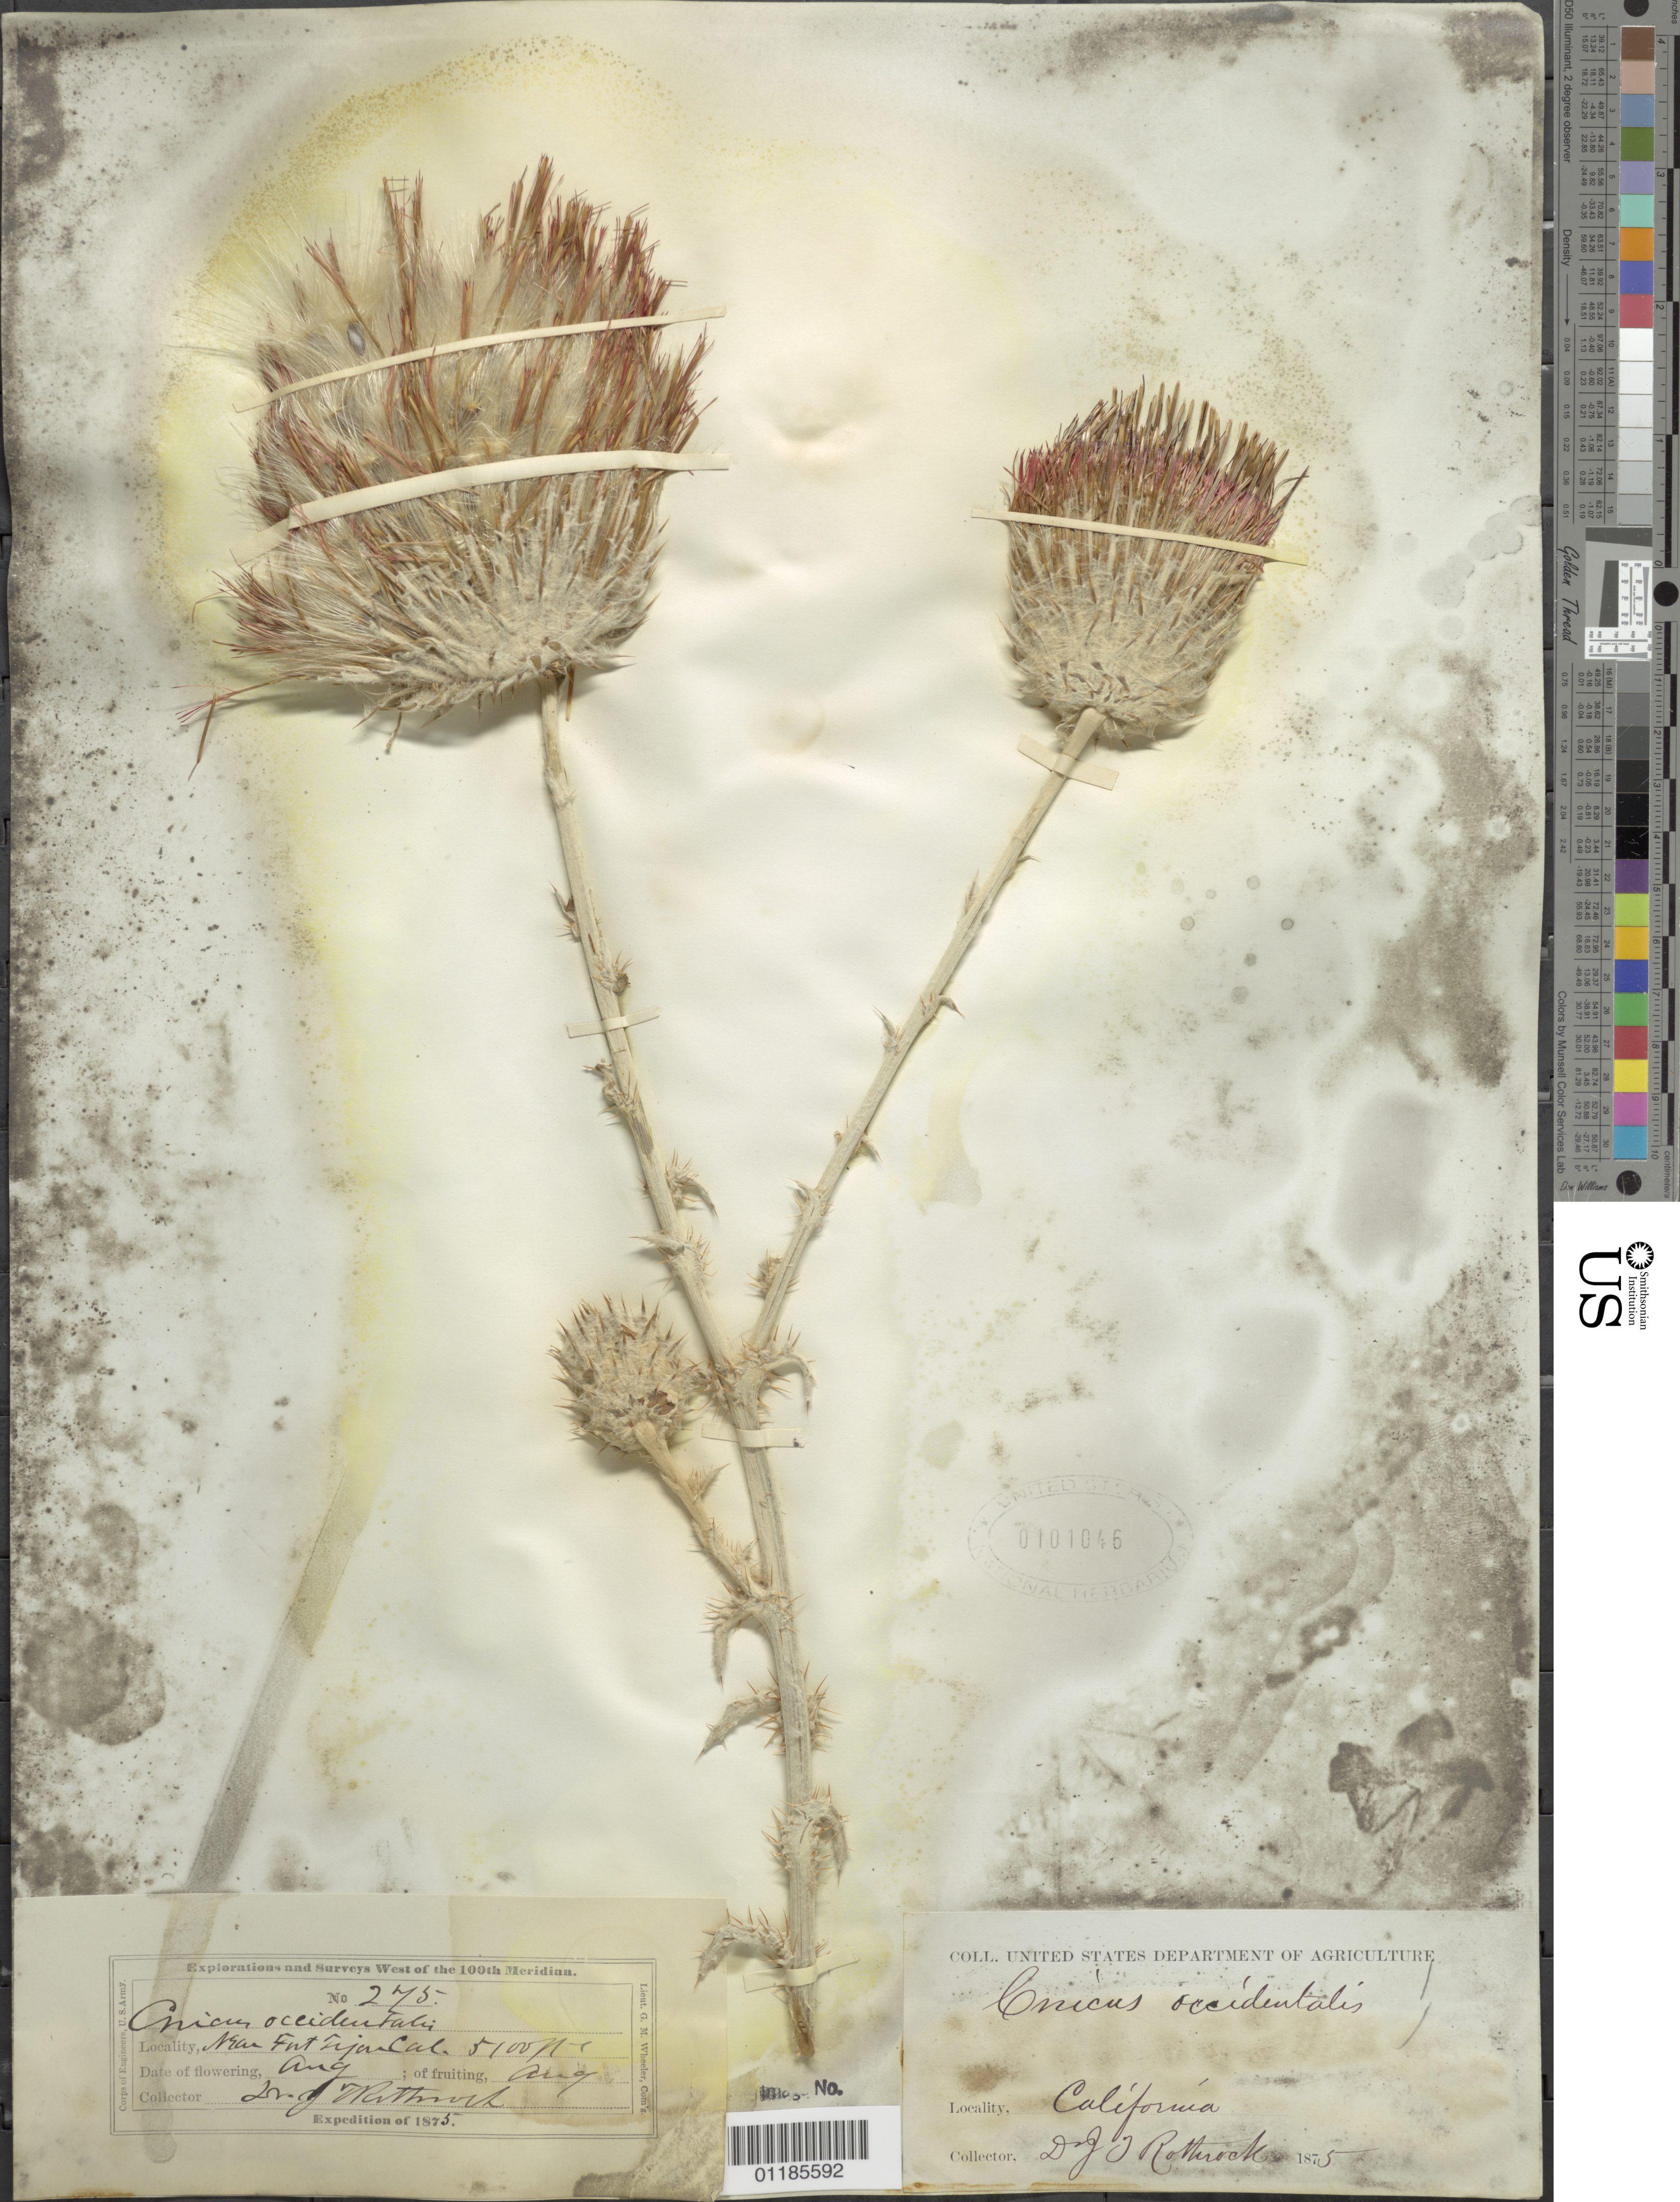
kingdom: Plantae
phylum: Tracheophyta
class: Magnoliopsida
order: Asterales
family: Asteraceae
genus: Cirsium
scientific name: Cirsium occidentale subsp. candidissimum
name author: (Greene) Petr.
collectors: J. T. Rothrock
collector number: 275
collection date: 1875-08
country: United States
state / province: California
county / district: Kern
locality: near Fort Tejon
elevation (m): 1554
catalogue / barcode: US 101046